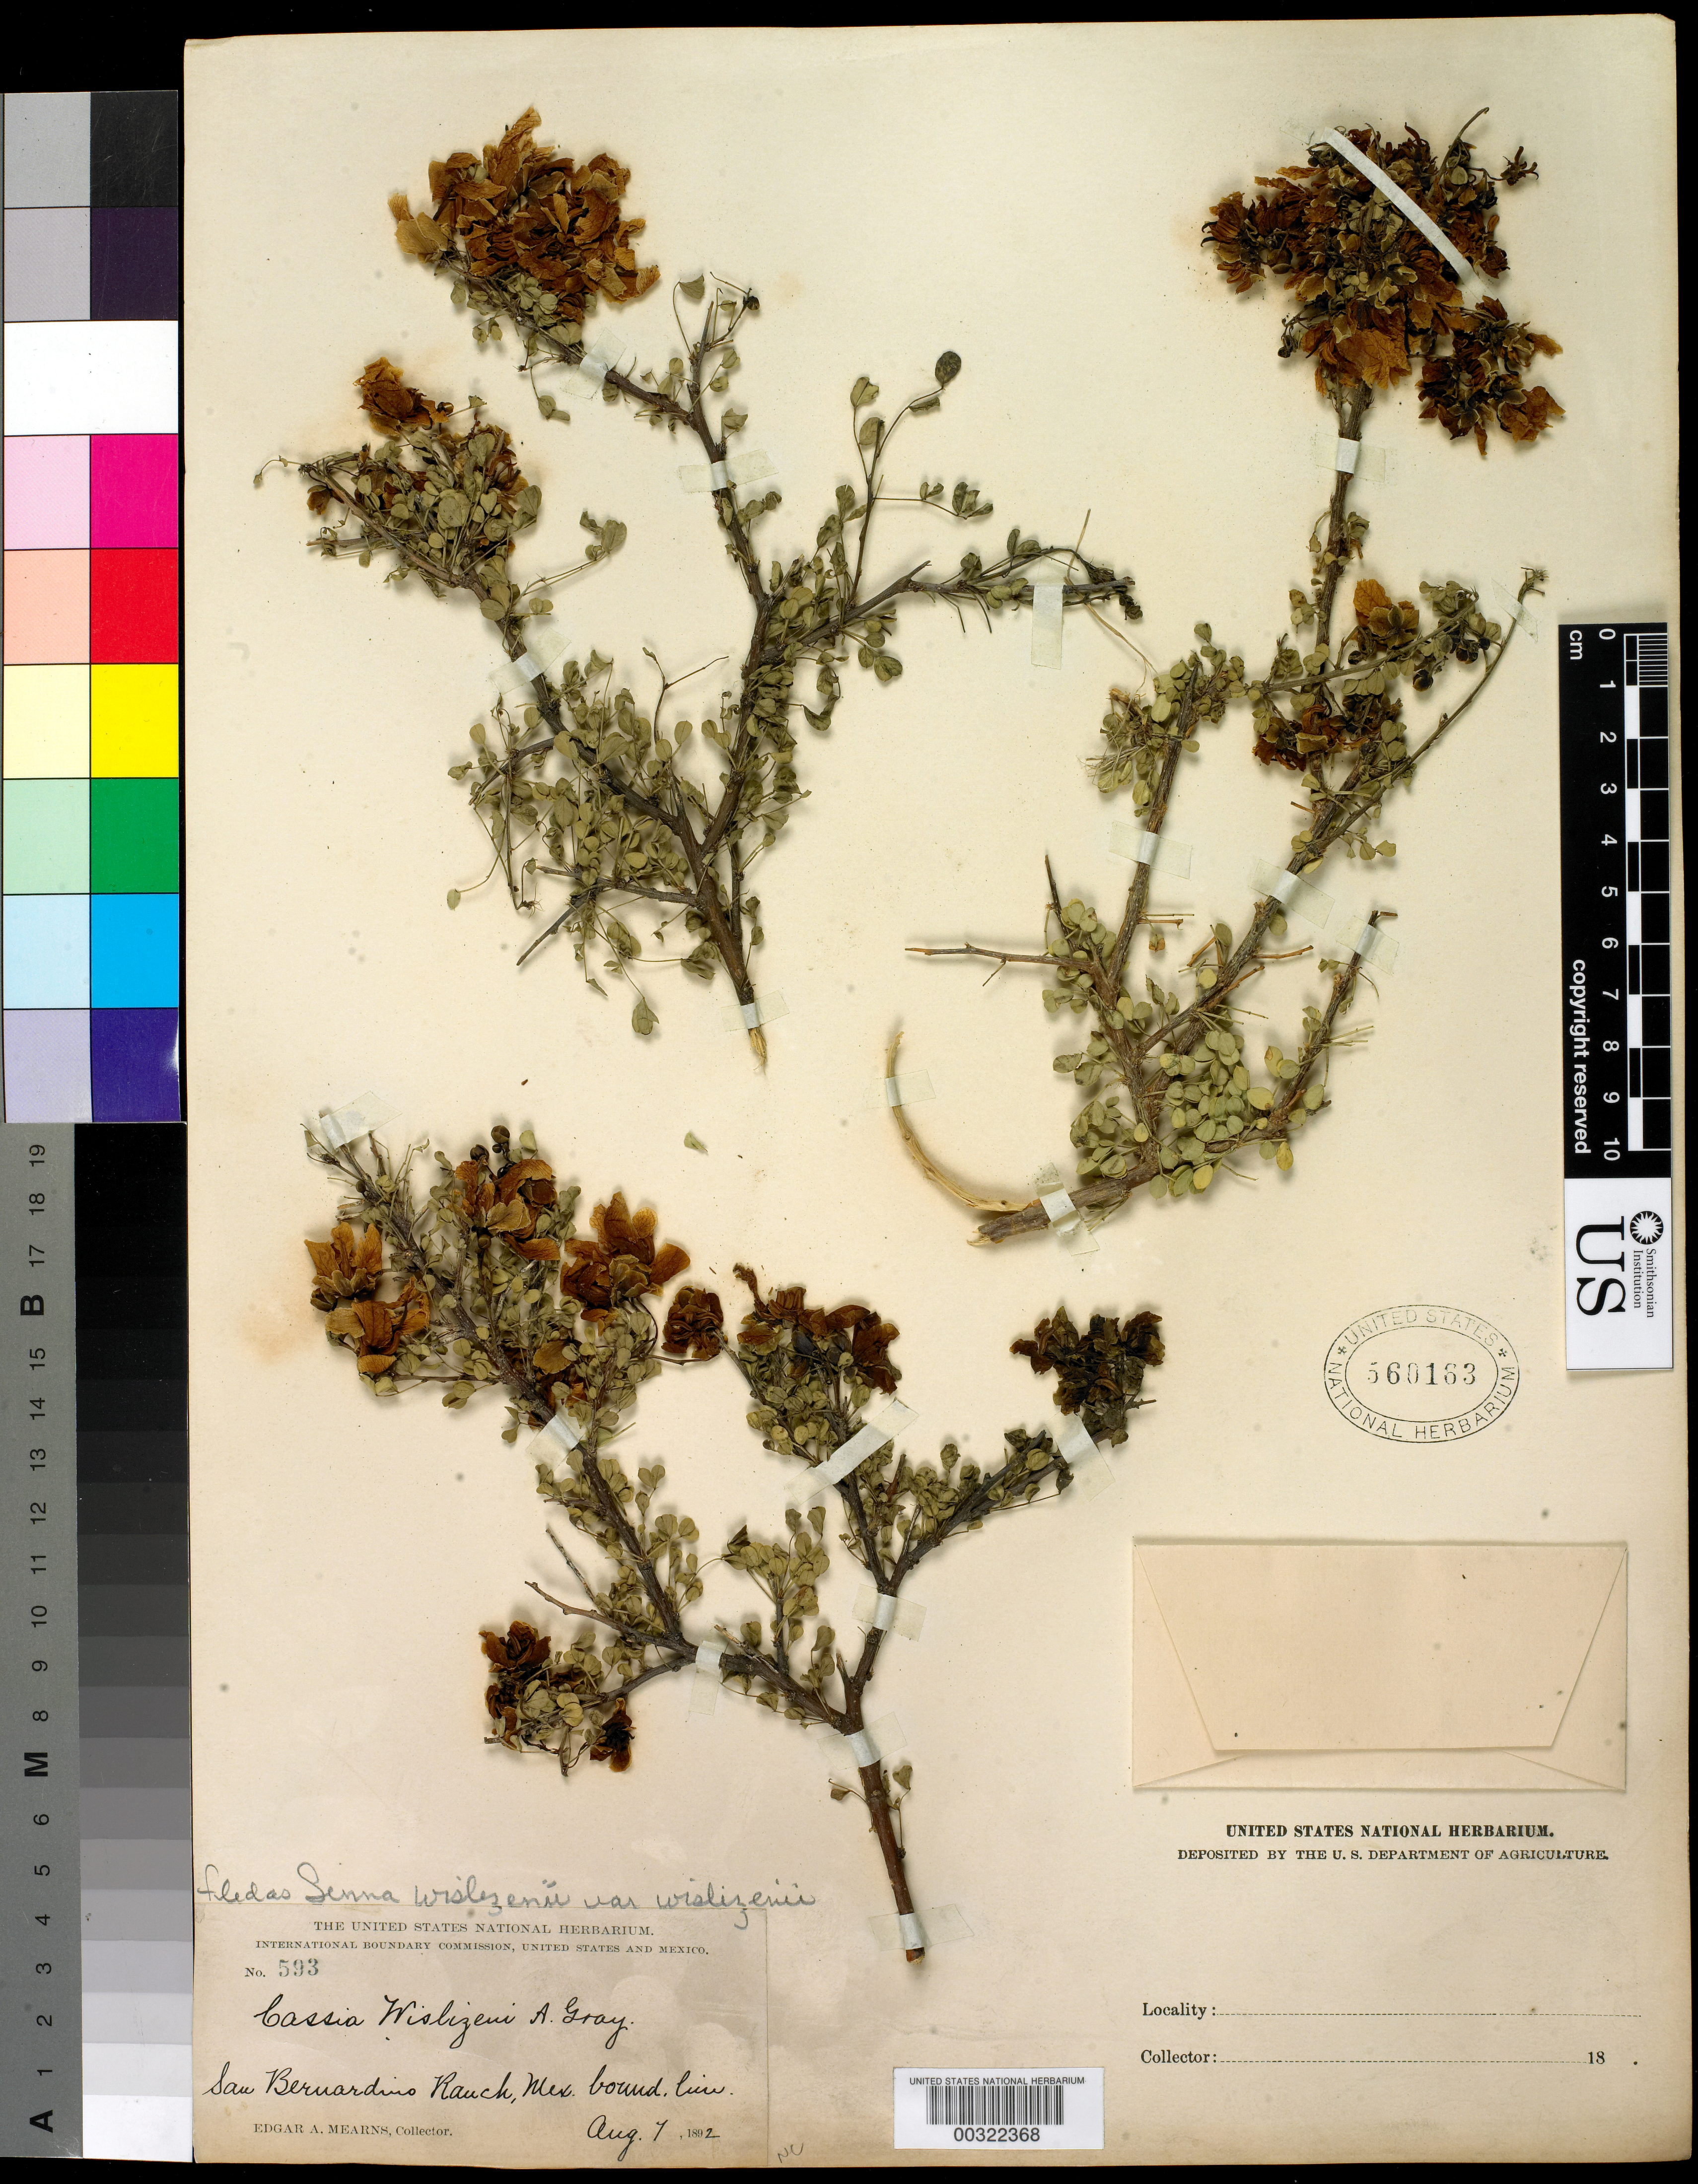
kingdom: Plantae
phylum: Tracheophyta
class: Magnoliopsida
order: Fabales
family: Fabaceae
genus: Senna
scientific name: Senna wislizeni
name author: (A. Gray) H.S. Irwin & Barneby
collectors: E. A. Mearns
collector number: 593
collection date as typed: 07 Aug 1892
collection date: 1892-08-07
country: United States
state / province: Texas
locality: San bernardino ranch, mexican boundary line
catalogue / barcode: US 560163